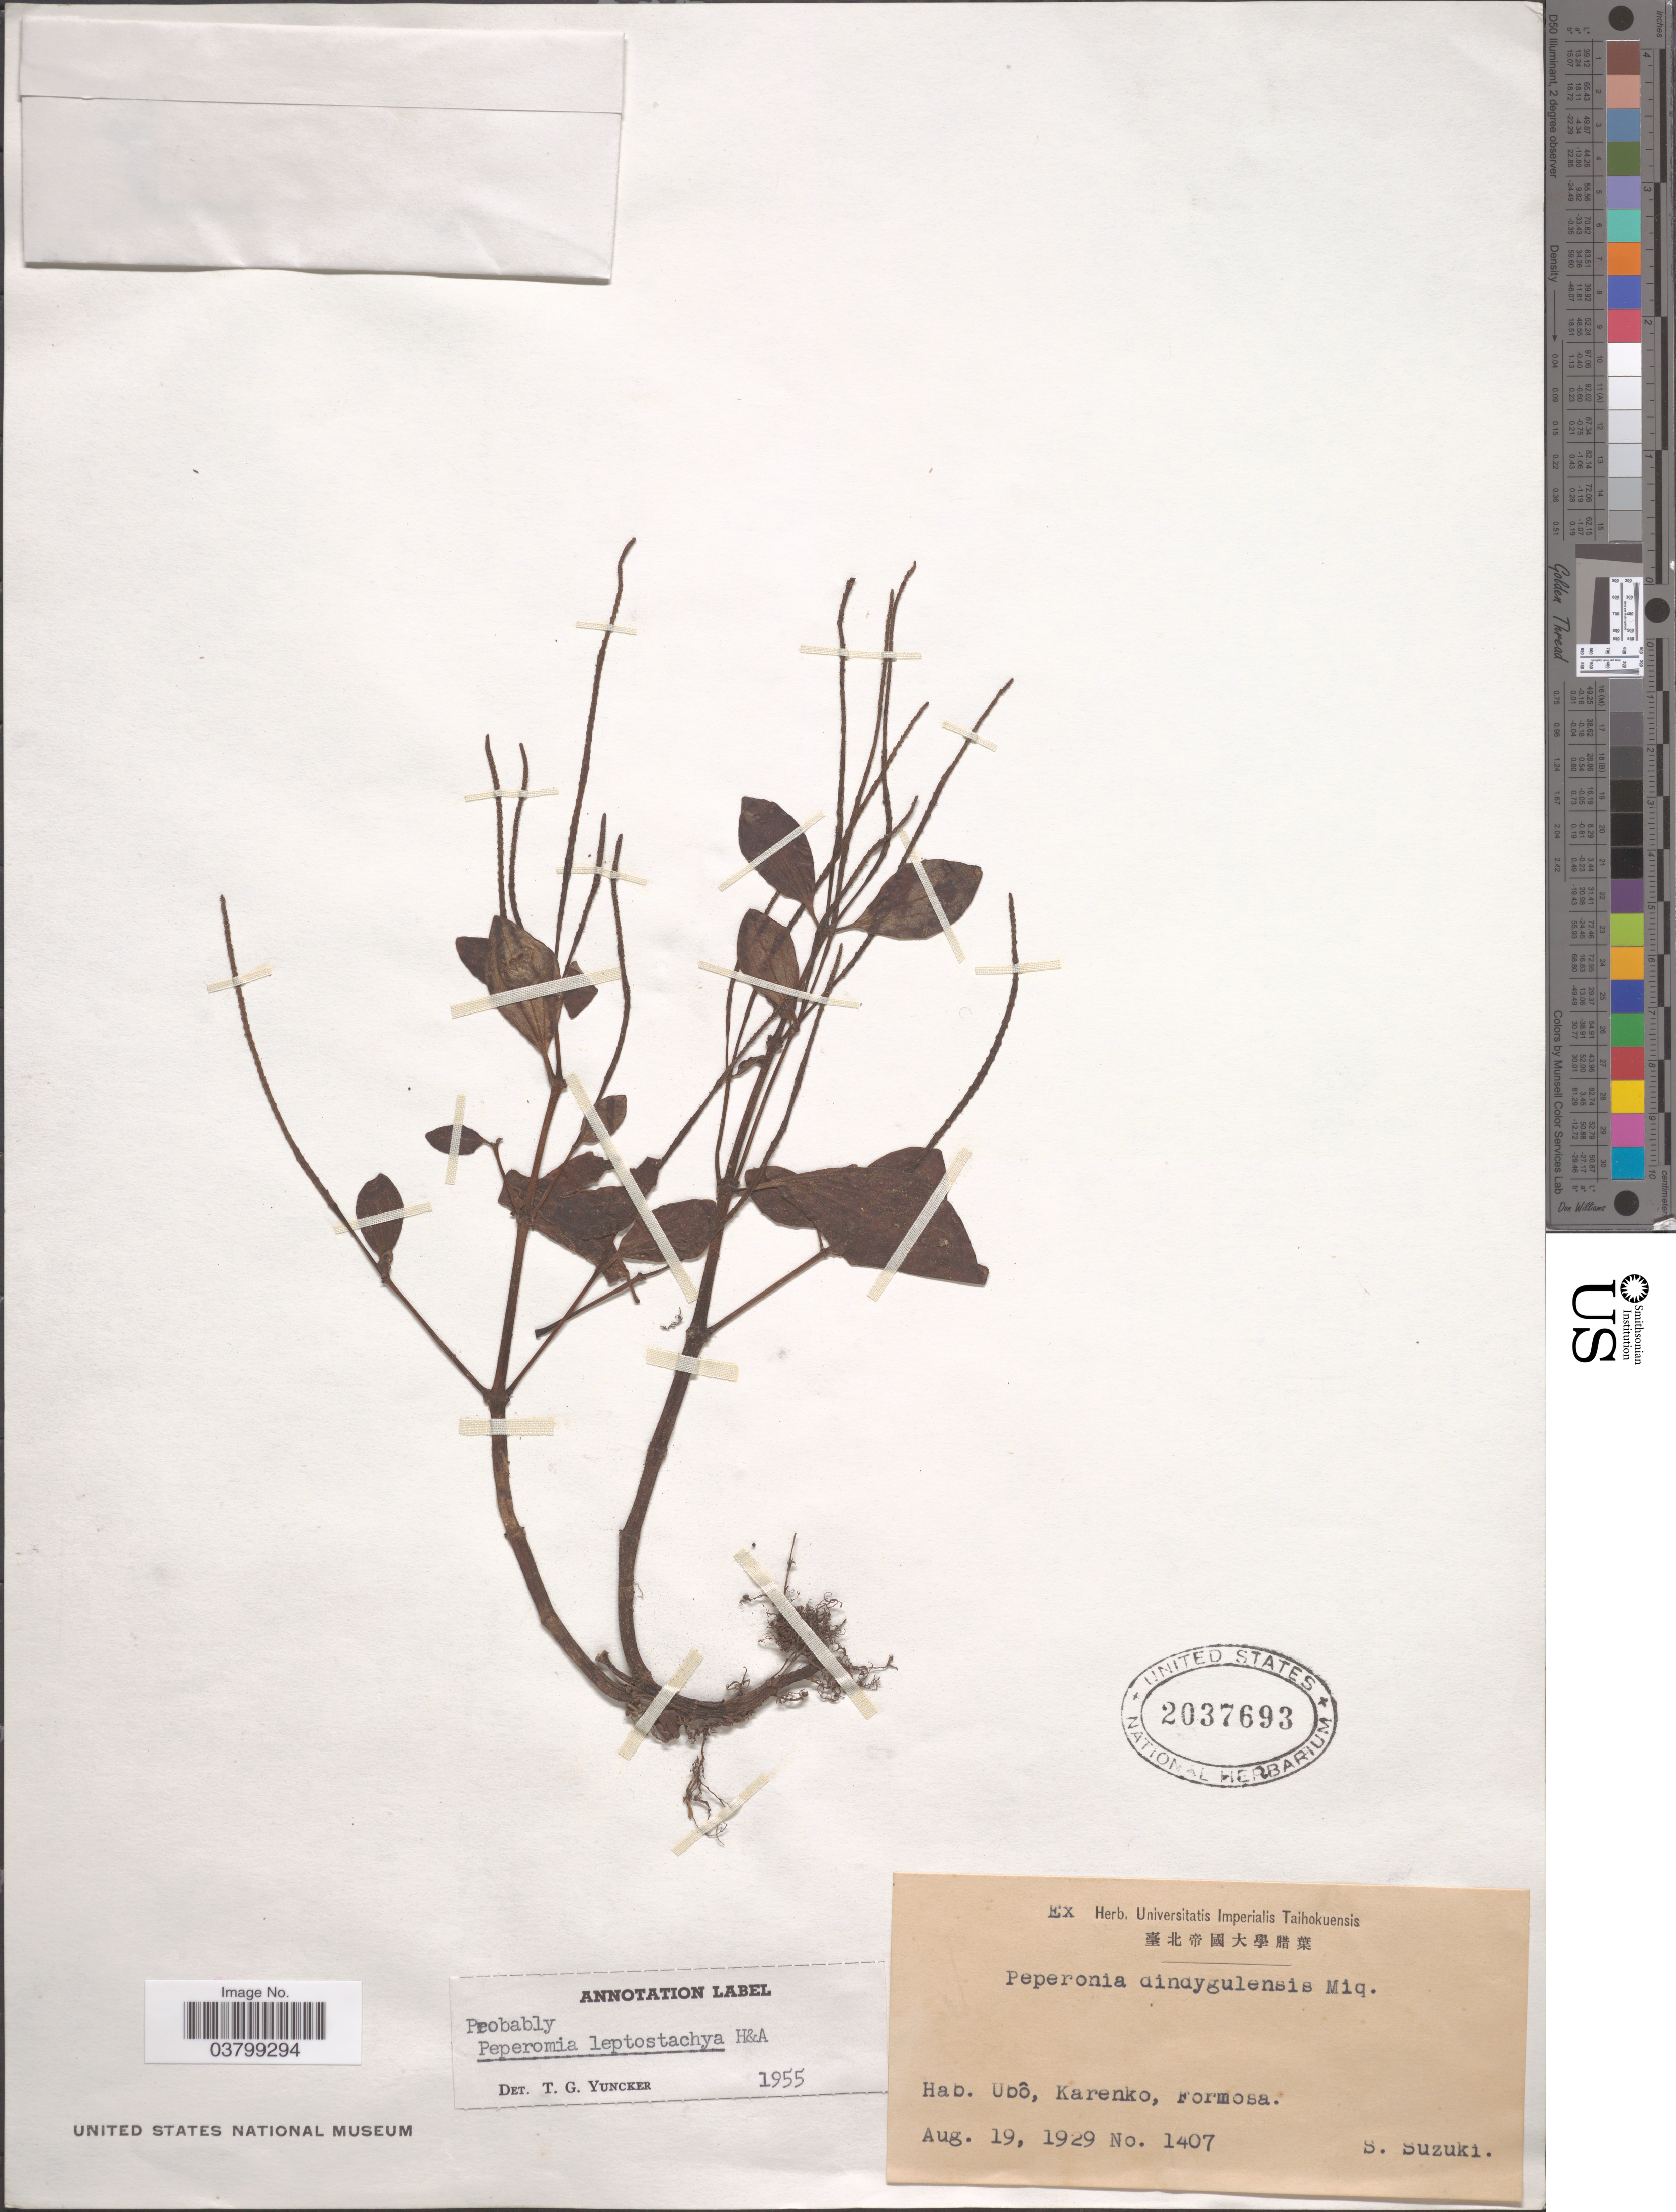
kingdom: Plantae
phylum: Tracheophyta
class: Magnoliopsida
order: Piperales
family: Piperaceae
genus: Peperomia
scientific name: Peperomia leptostachya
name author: Hook. & Arn.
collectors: S. Suzuki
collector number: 1407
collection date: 1929-08-19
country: Taiwan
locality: Ubô, Karenko, Formosa.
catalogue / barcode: US 2037693